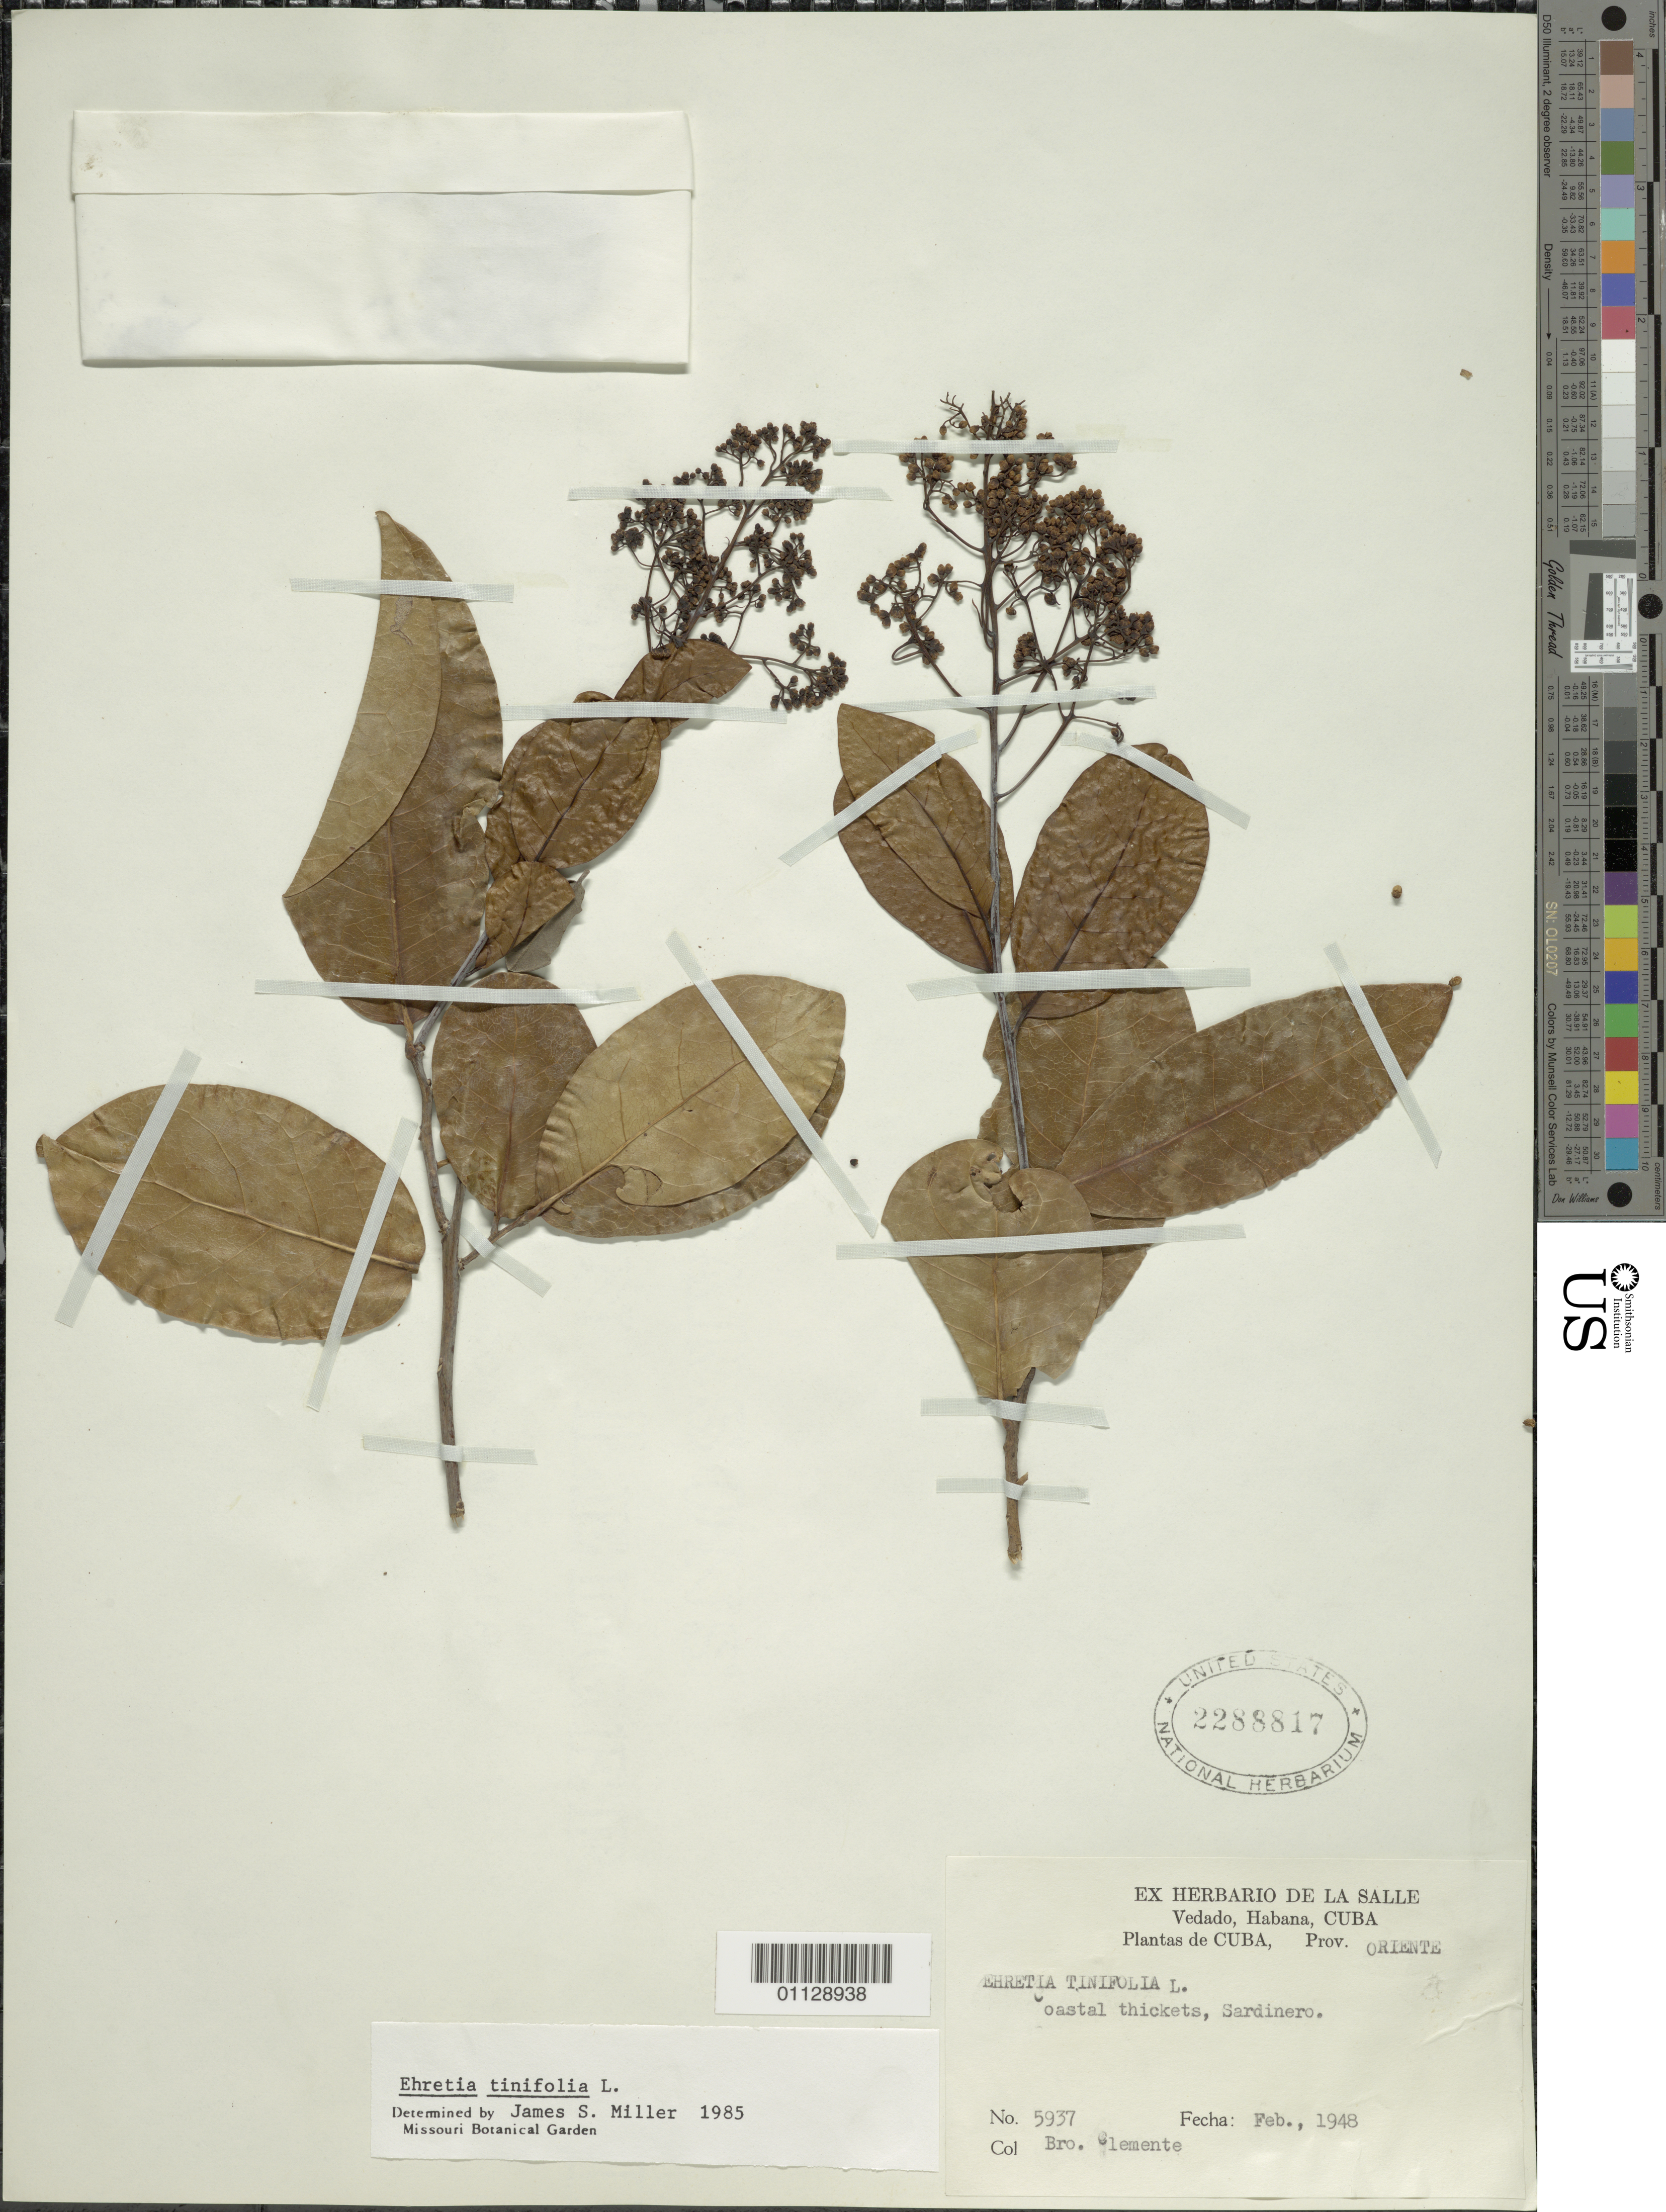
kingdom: Plantae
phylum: Tracheophyta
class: Magnoliopsida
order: Boraginales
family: Ehretiaceae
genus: Ehretia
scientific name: Ehretia tinifolia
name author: L.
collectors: B. Clement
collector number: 5937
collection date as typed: Feb 1948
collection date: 1948-02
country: Cuba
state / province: Oriente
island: Cuba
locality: Coastal thickets, Sardinero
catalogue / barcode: US 2288817